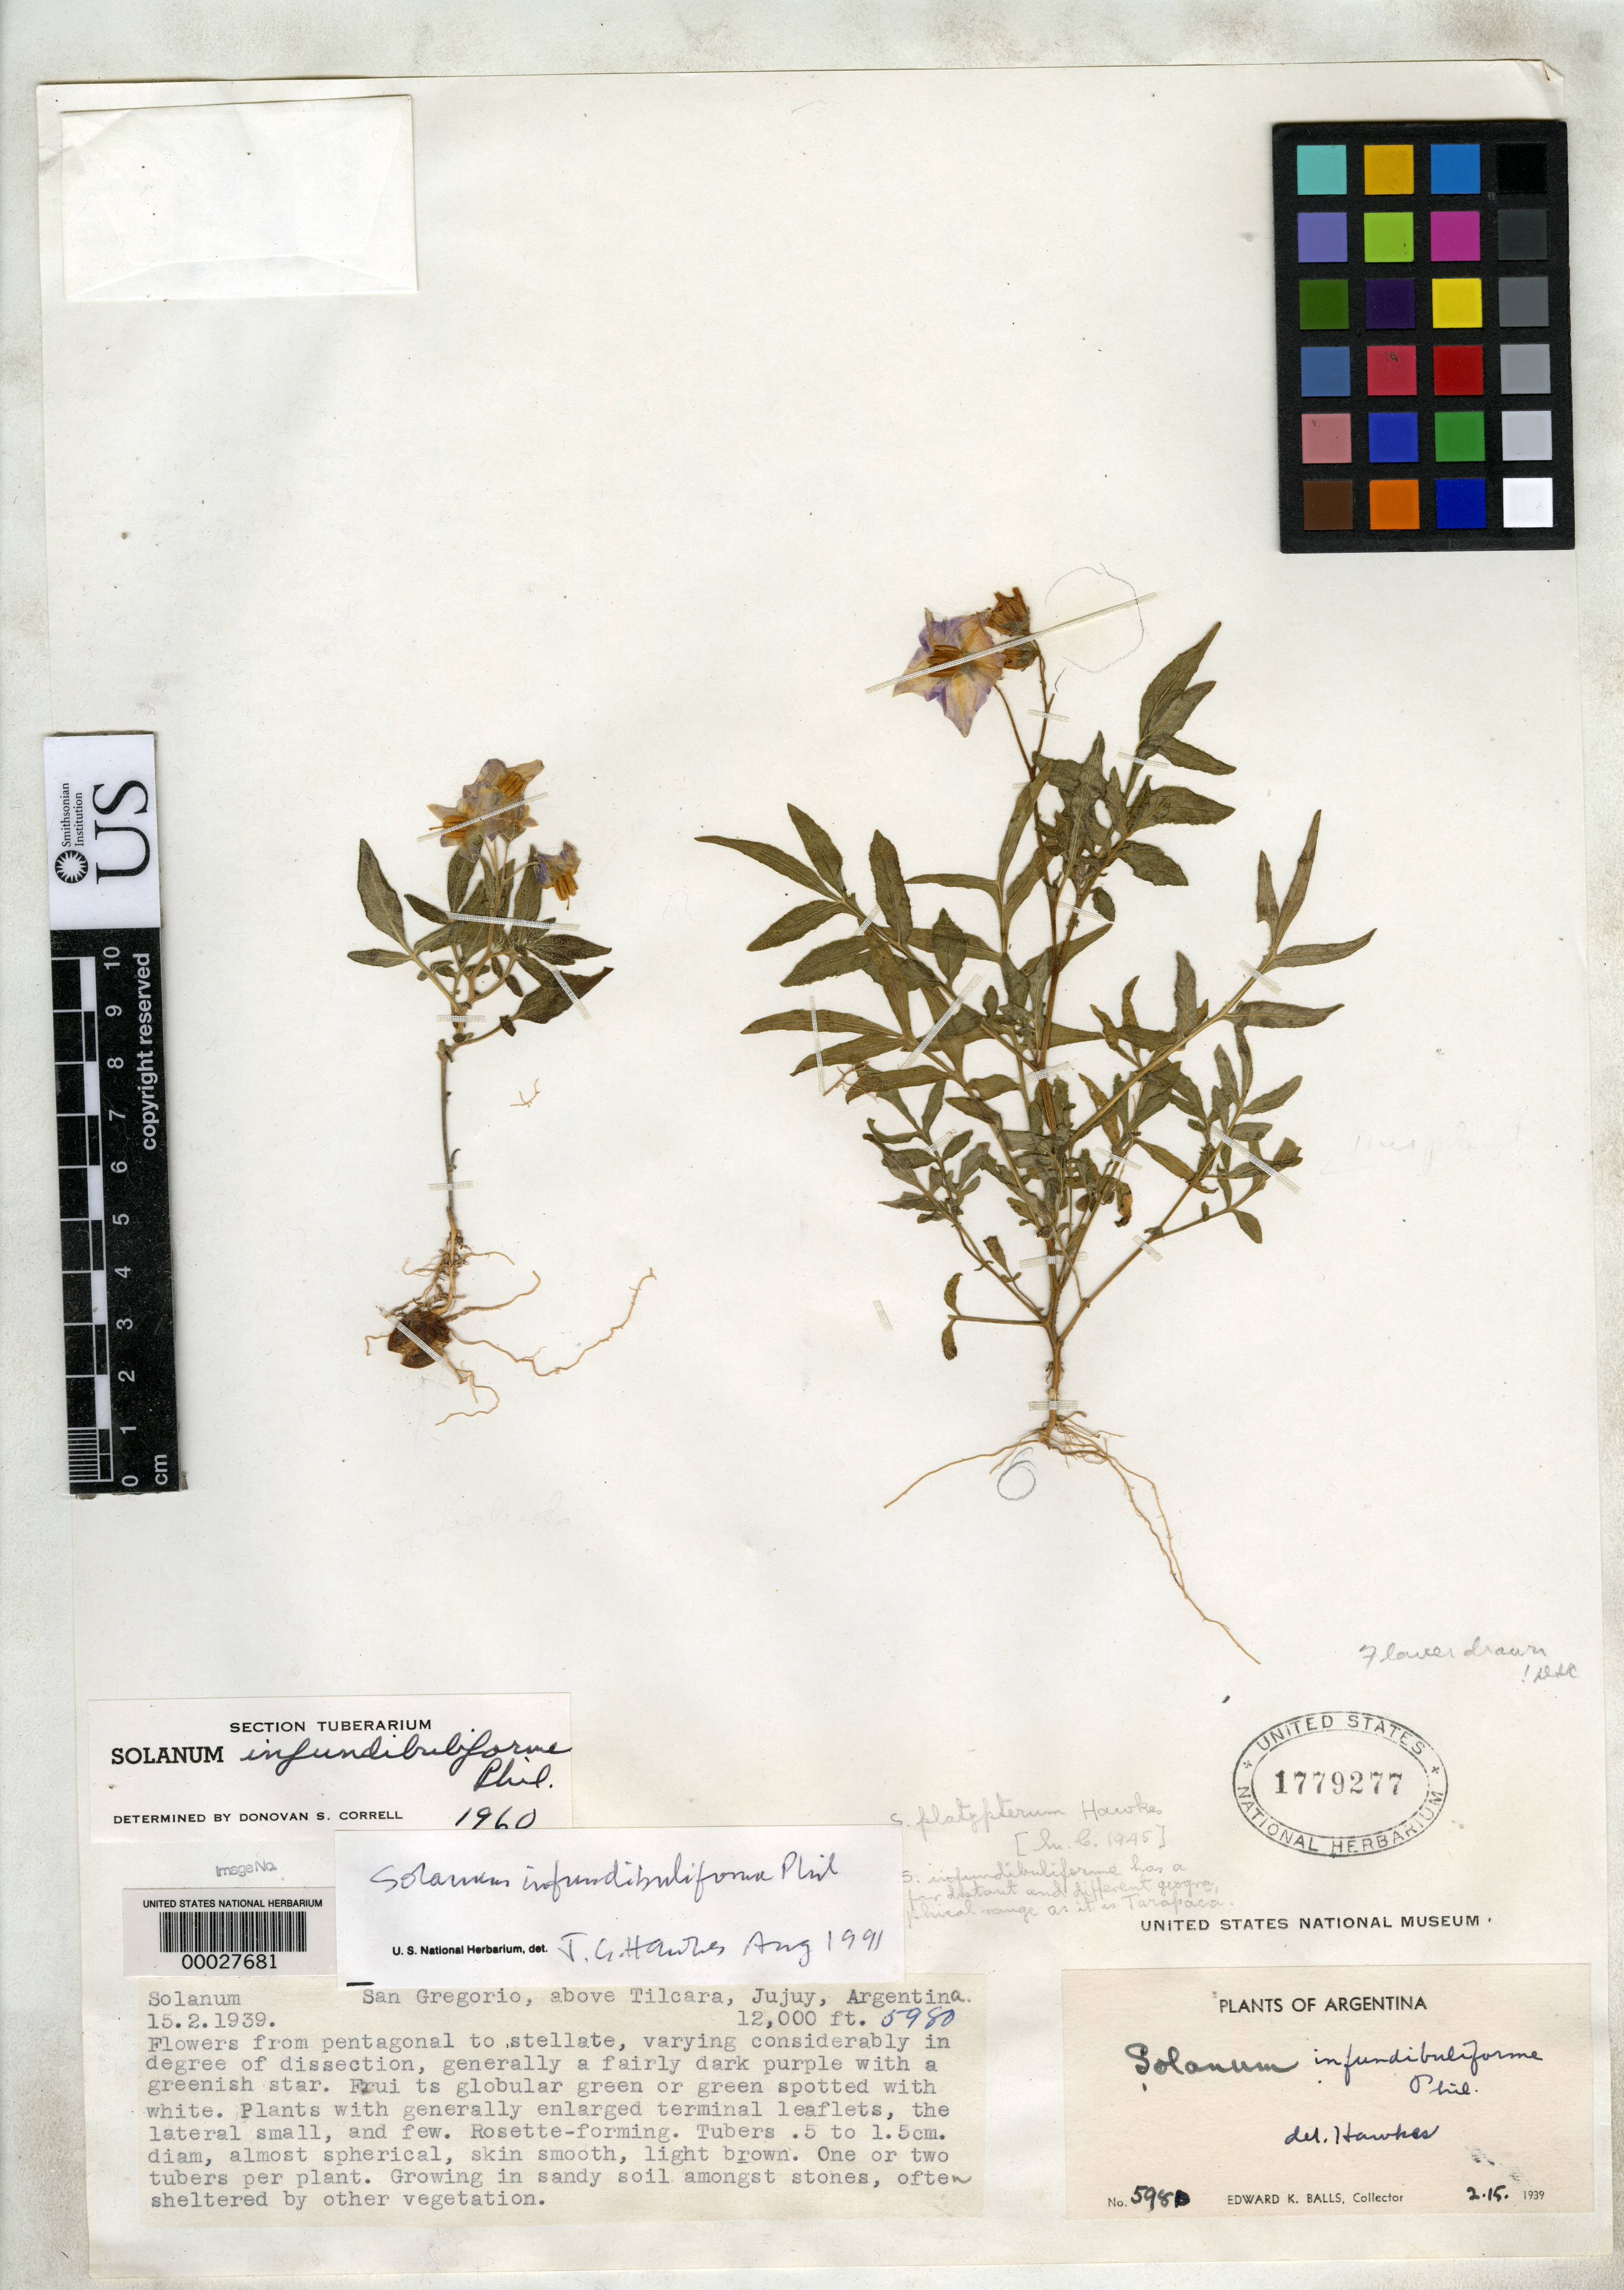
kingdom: Plantae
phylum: Tracheophyta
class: Magnoliopsida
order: Solanales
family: Solanaceae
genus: Solanum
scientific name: Solanum microphyllum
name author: Hawkes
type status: Isotype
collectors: E. K. Balls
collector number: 5980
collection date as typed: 15 Feb 1939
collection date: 1939-02-15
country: Argentina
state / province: Jujuy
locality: San Gregorio, above Tilcara; alt. 12,000 ft.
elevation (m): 3658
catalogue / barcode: US 1779277